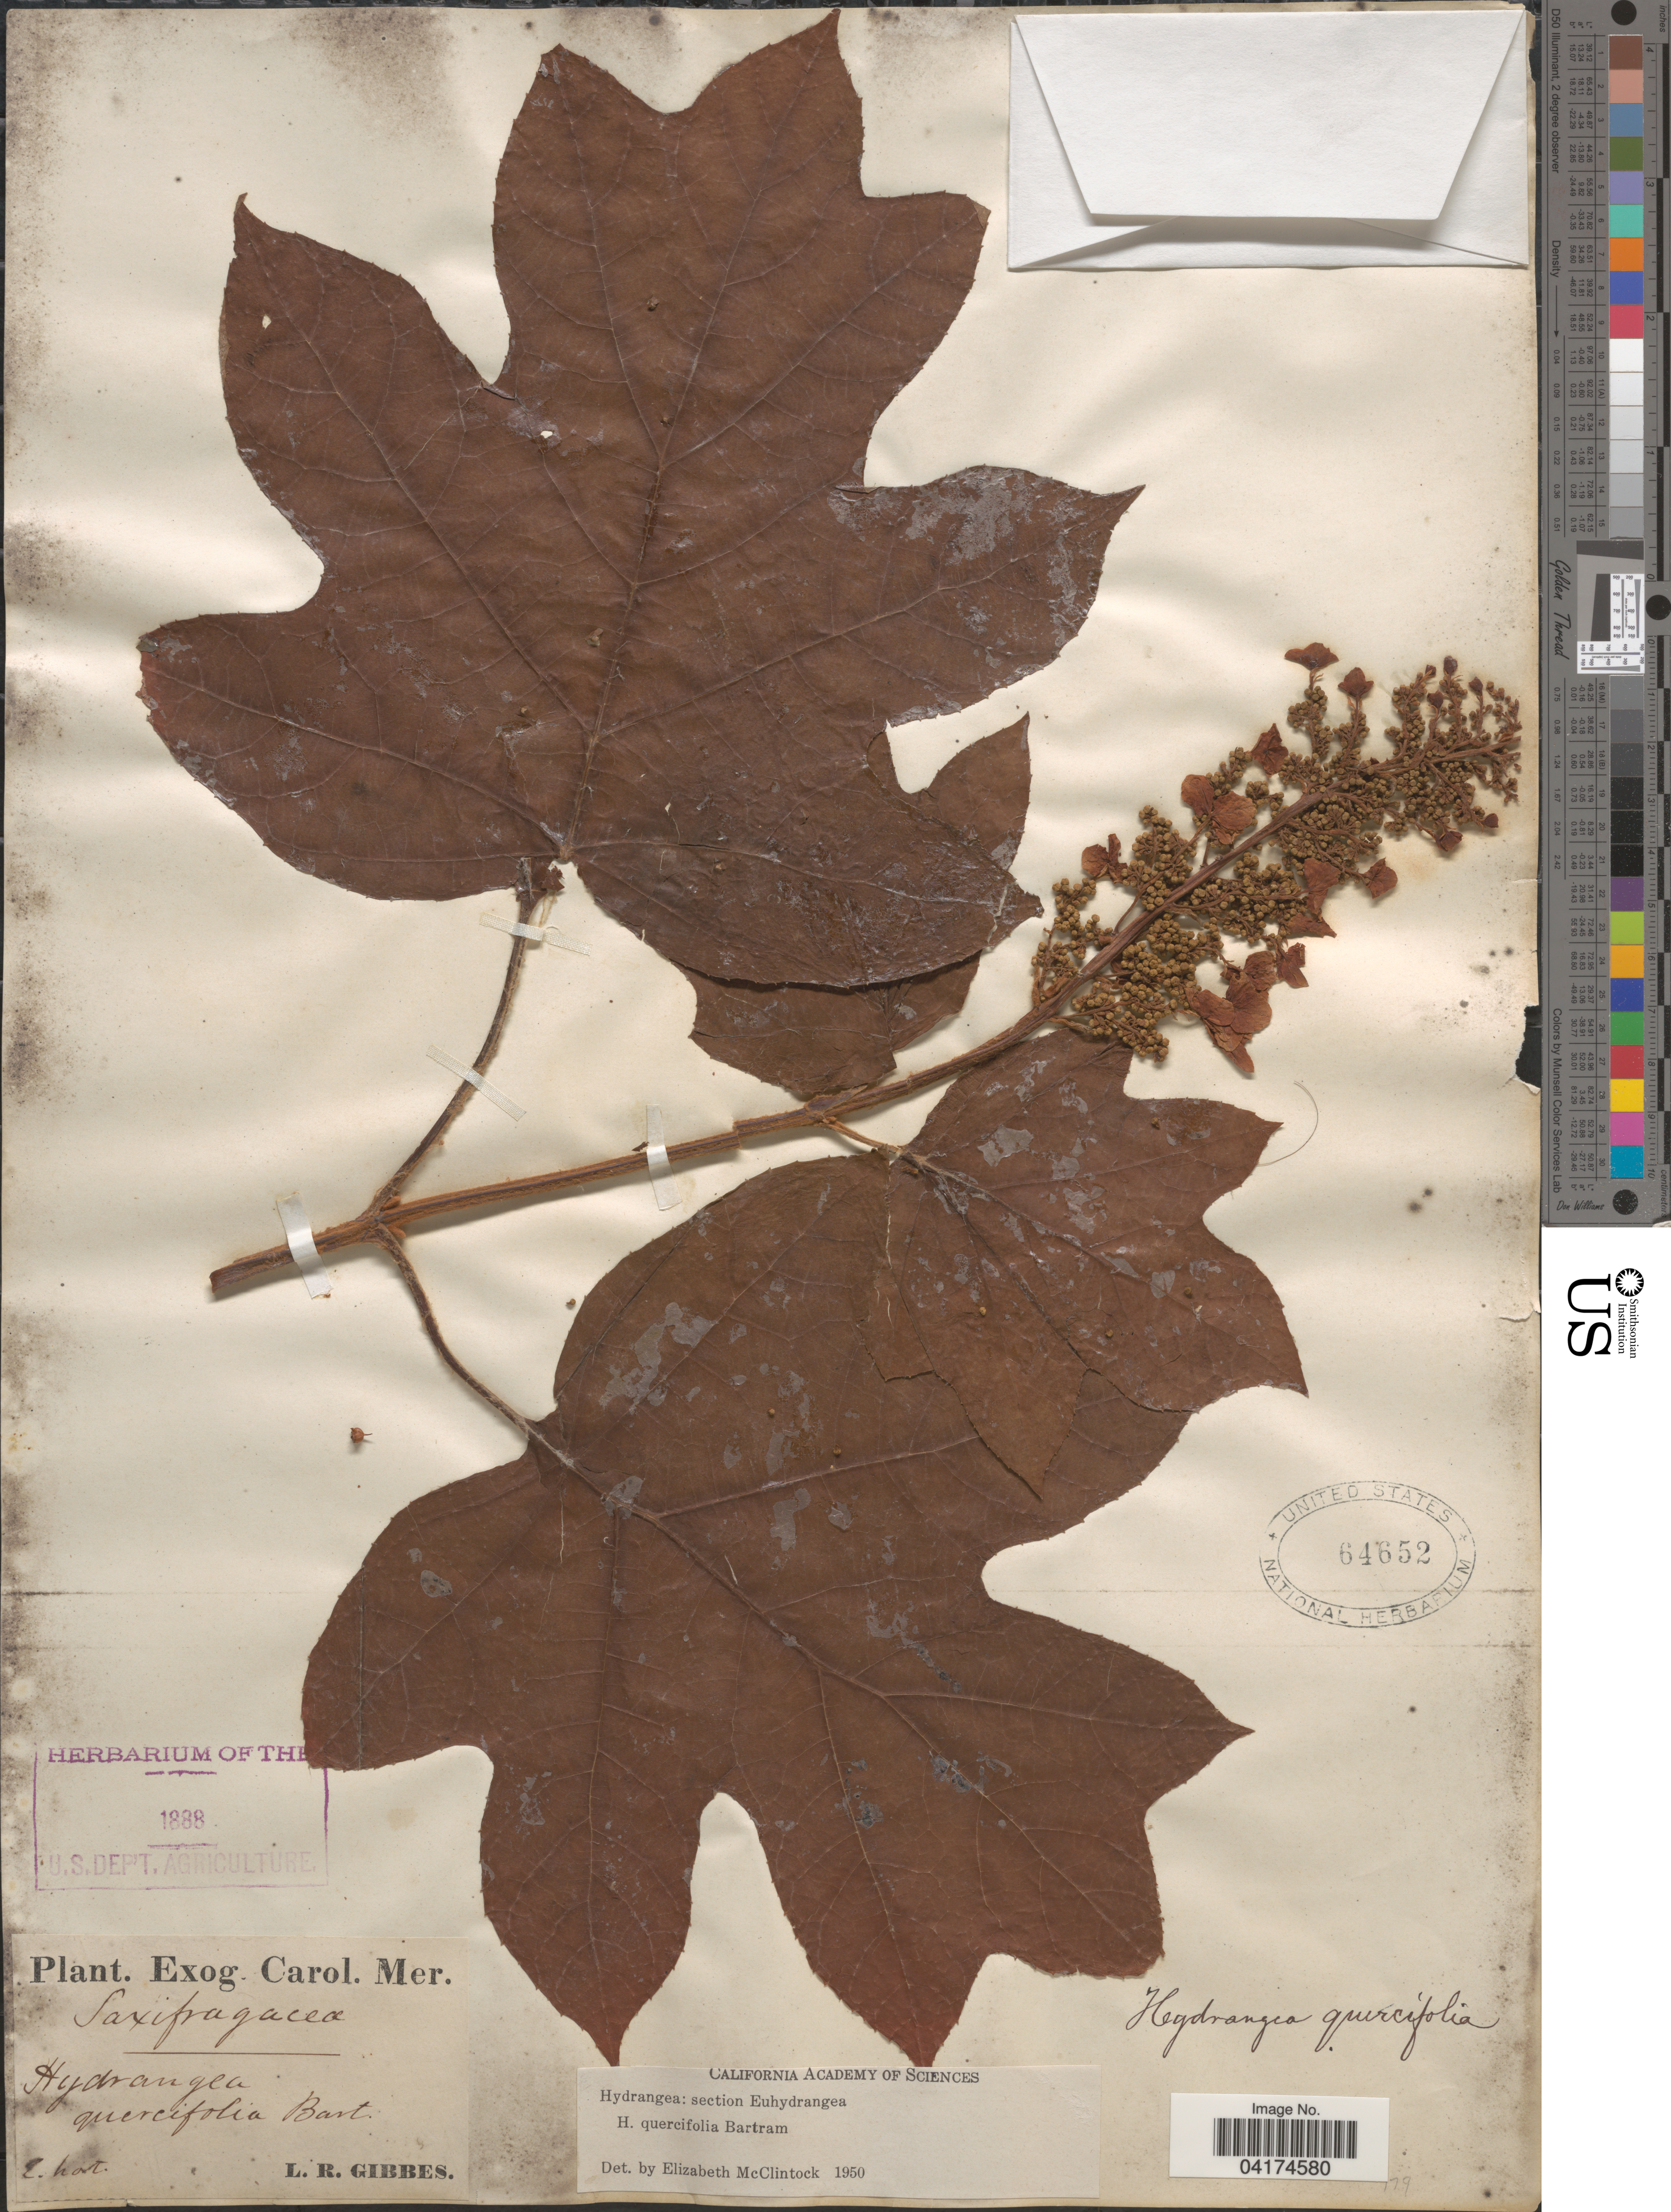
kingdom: Plantae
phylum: Tracheophyta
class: Magnoliopsida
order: Cornales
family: Hydrangeaceae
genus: Hydrangea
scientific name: Hydrangea quercifolia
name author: W. Bartram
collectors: L. Gibbes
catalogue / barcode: US 64652